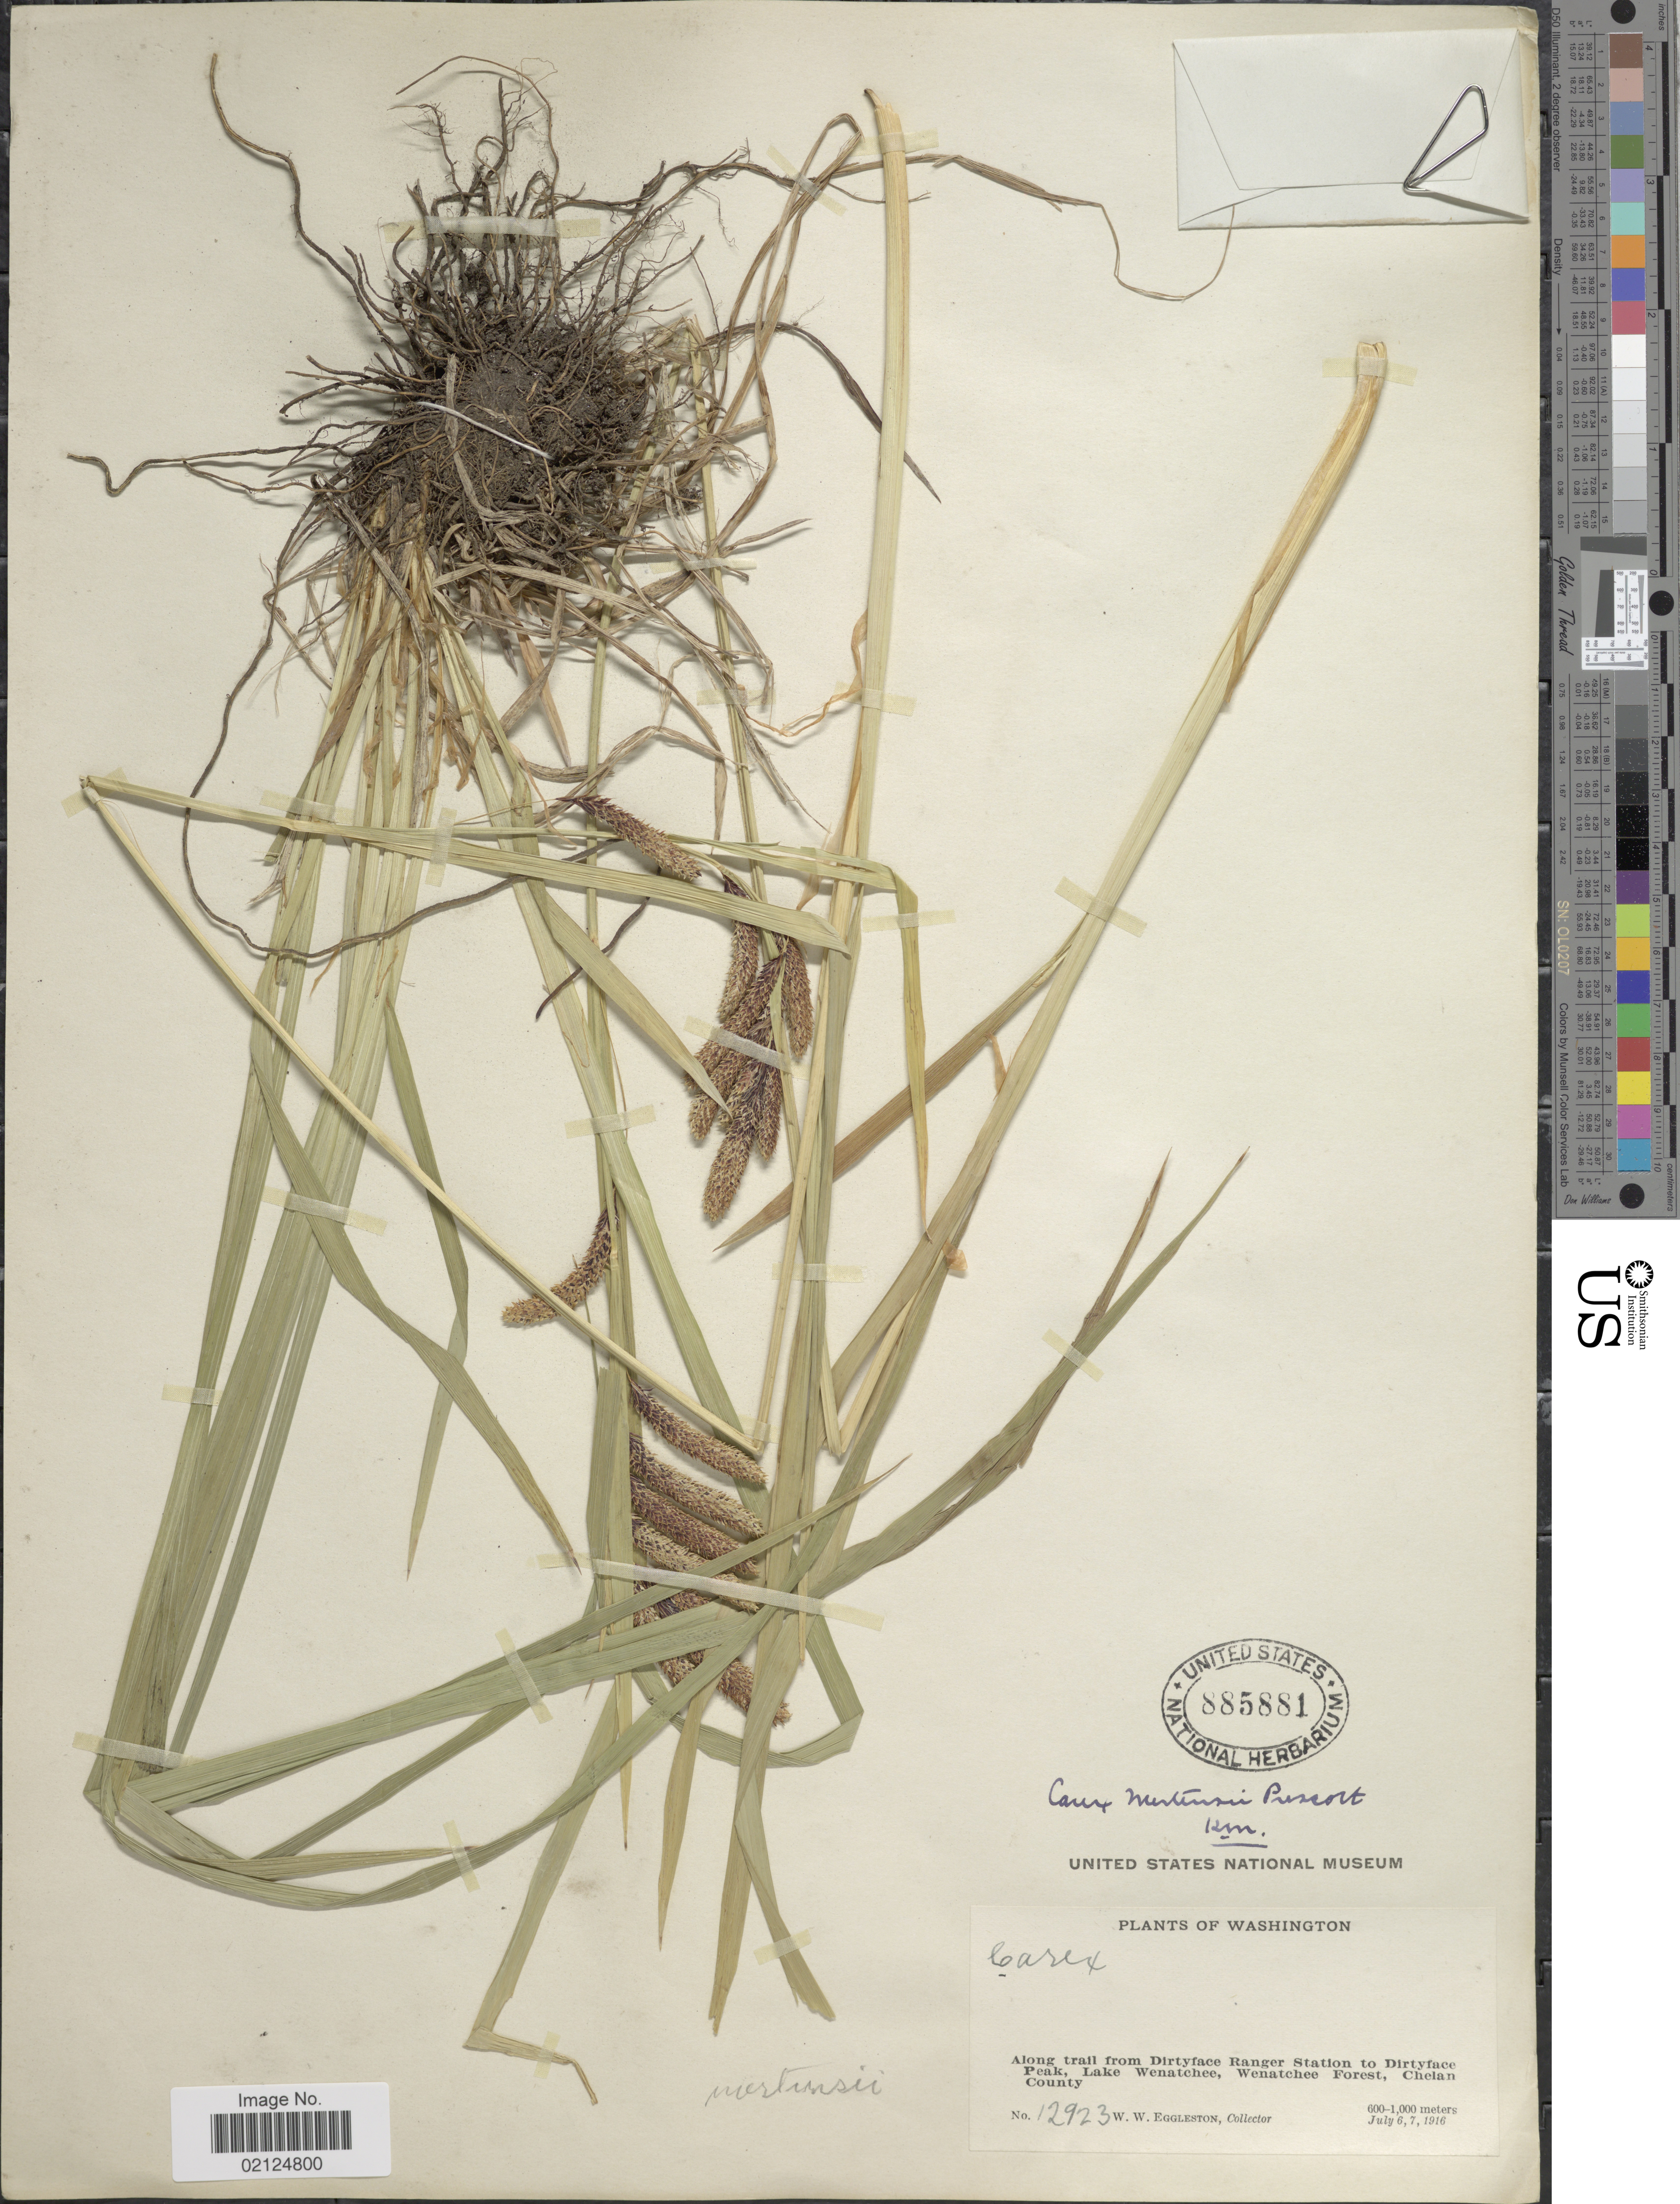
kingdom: Plantae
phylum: Tracheophyta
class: Liliopsida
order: Poales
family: Cyperaceae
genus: Carex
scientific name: Carex mertensii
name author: J.D. Prescott ex Bong.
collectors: W. W. Eggleston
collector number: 12923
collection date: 1916-07-06/1916-07-07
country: United States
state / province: Washington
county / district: Chelan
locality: Along trail from Dirtyface Ranger Station to Dirtyface Peak, Lake Wenatchee, Wenatchee Forest, Chellan County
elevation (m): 600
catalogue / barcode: US 885881